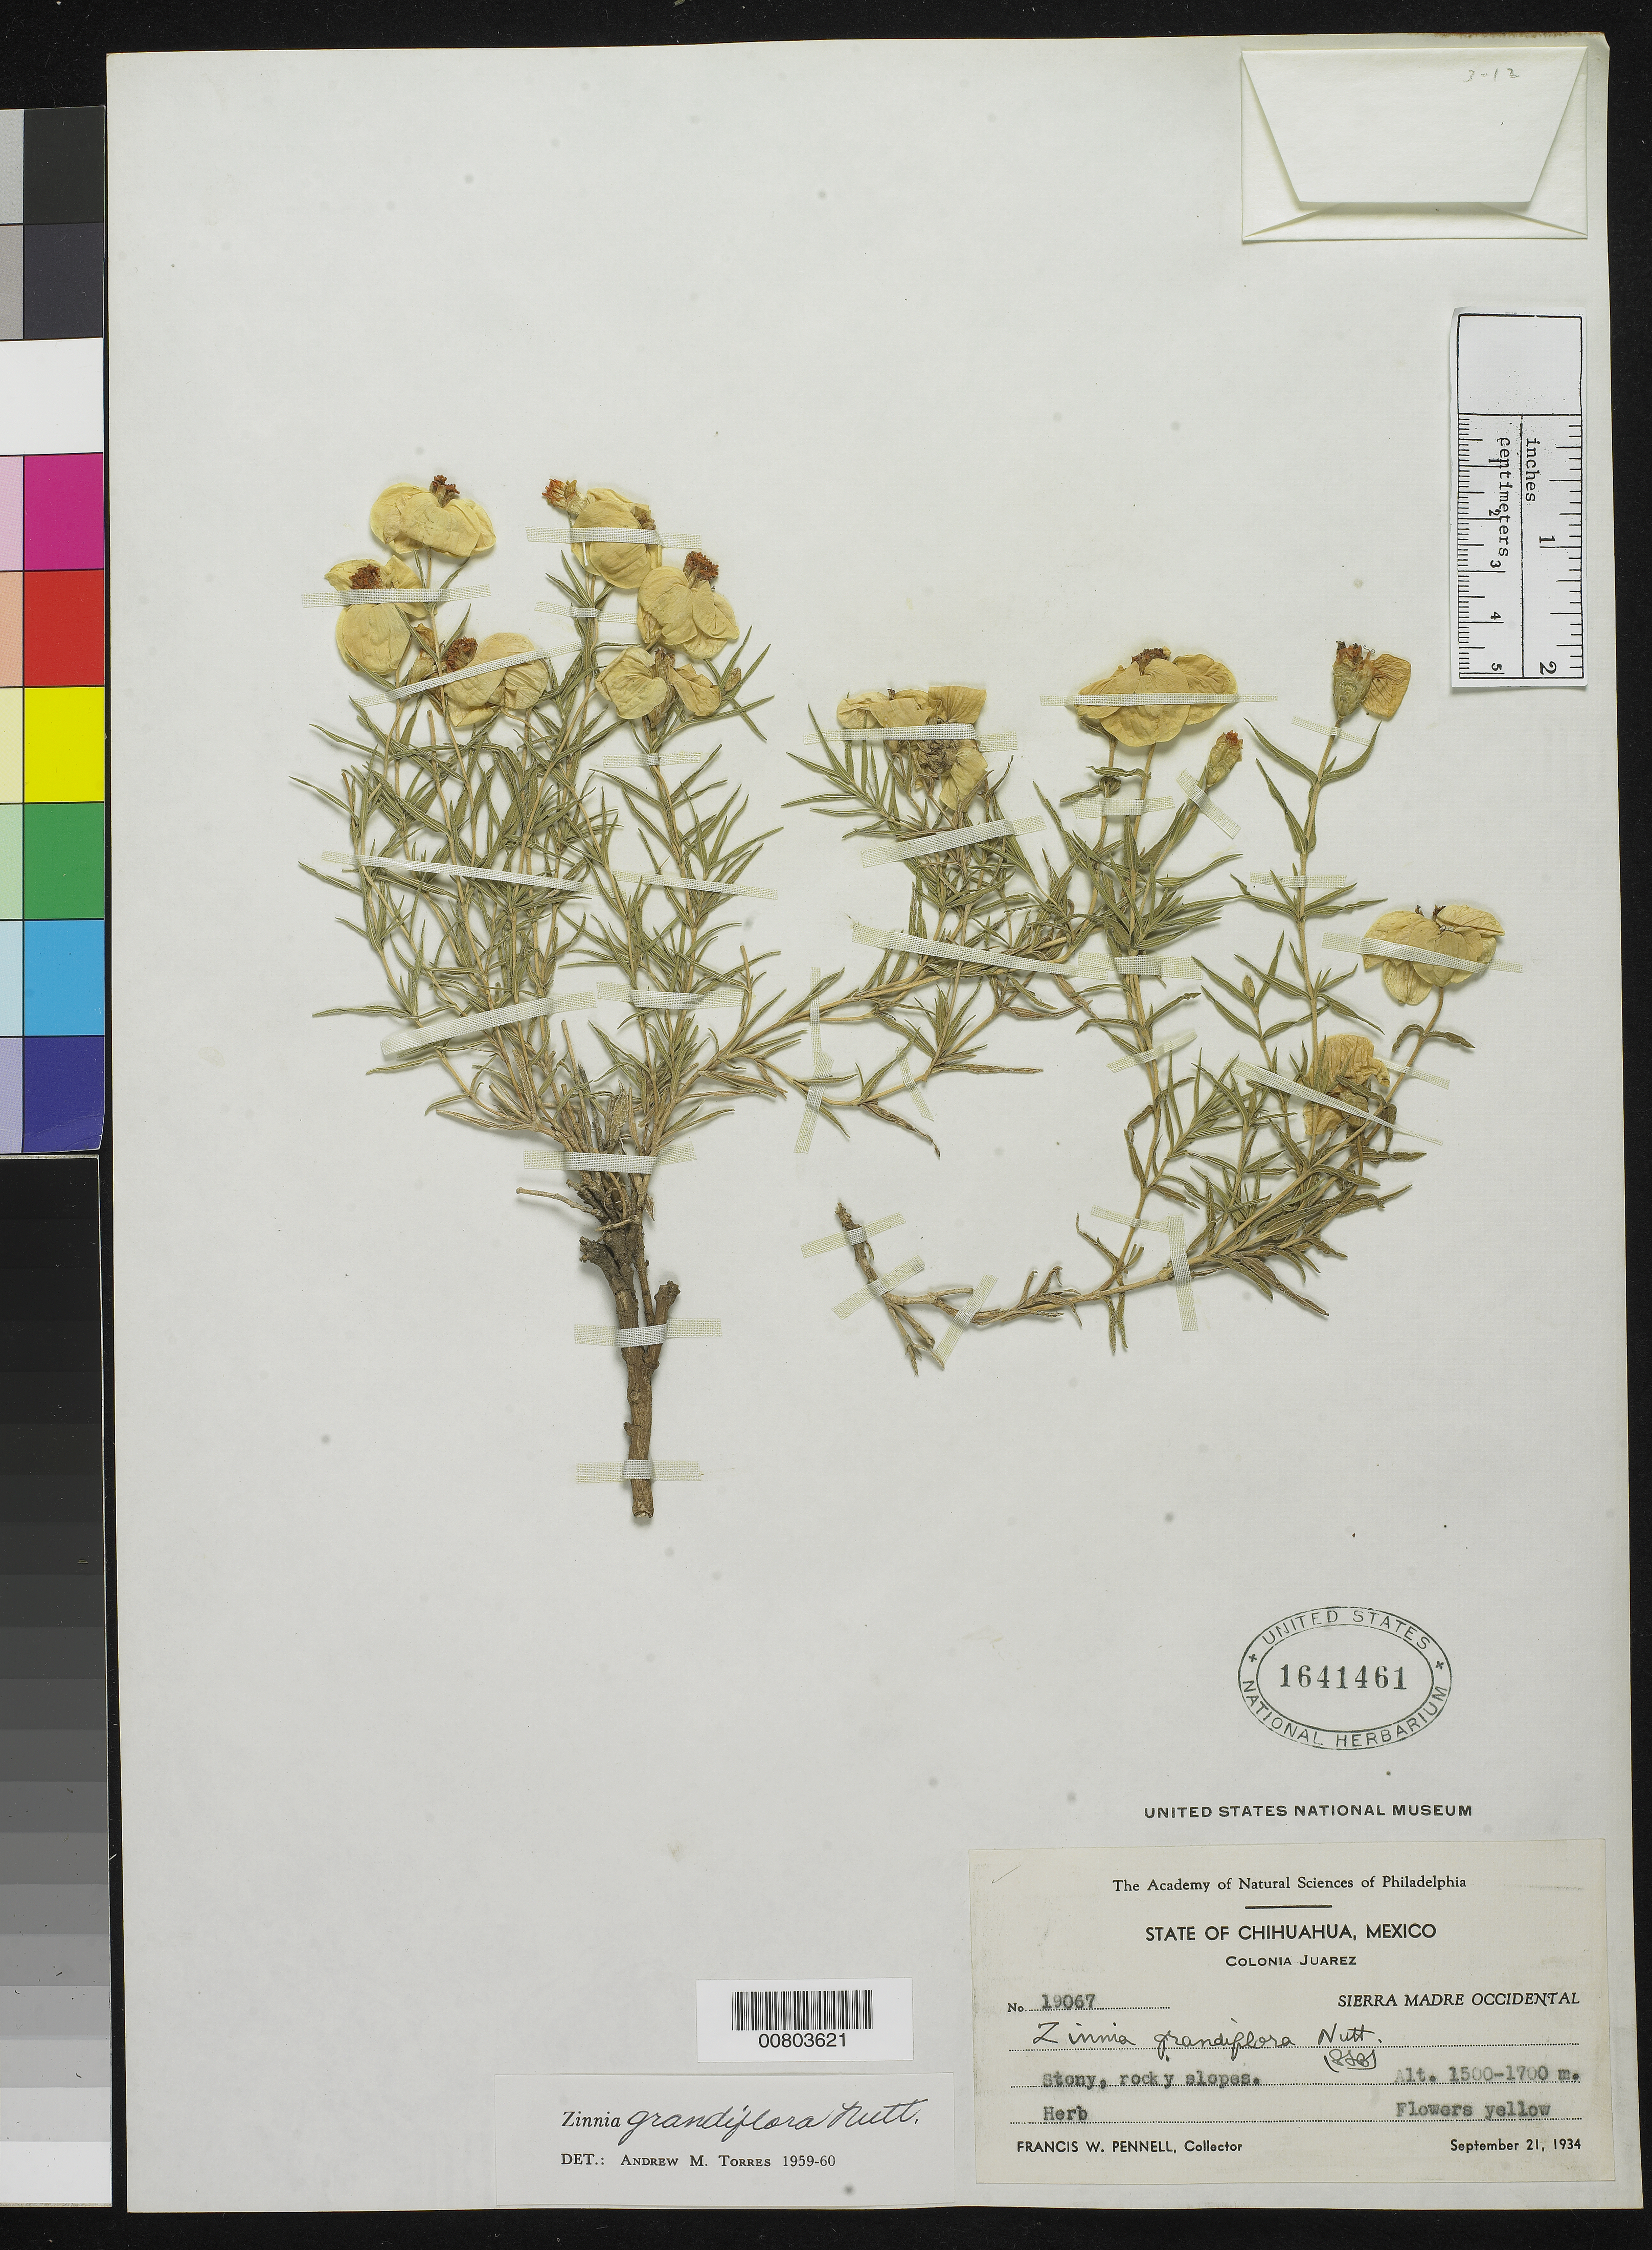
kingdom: Plantae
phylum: Tracheophyta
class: Magnoliopsida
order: Asterales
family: Asteraceae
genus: Zinnia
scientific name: Zinnia grandiflora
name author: Nutt.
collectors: F. W. Pennell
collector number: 19067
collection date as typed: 21 Sep 1934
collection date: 1934-09-21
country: Mexico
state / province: Chihuahua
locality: Colonia Juárez, Sierra Madre Occidental, Chihuahua.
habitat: Stony, rocky slopes.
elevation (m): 1700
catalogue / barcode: US 1641461